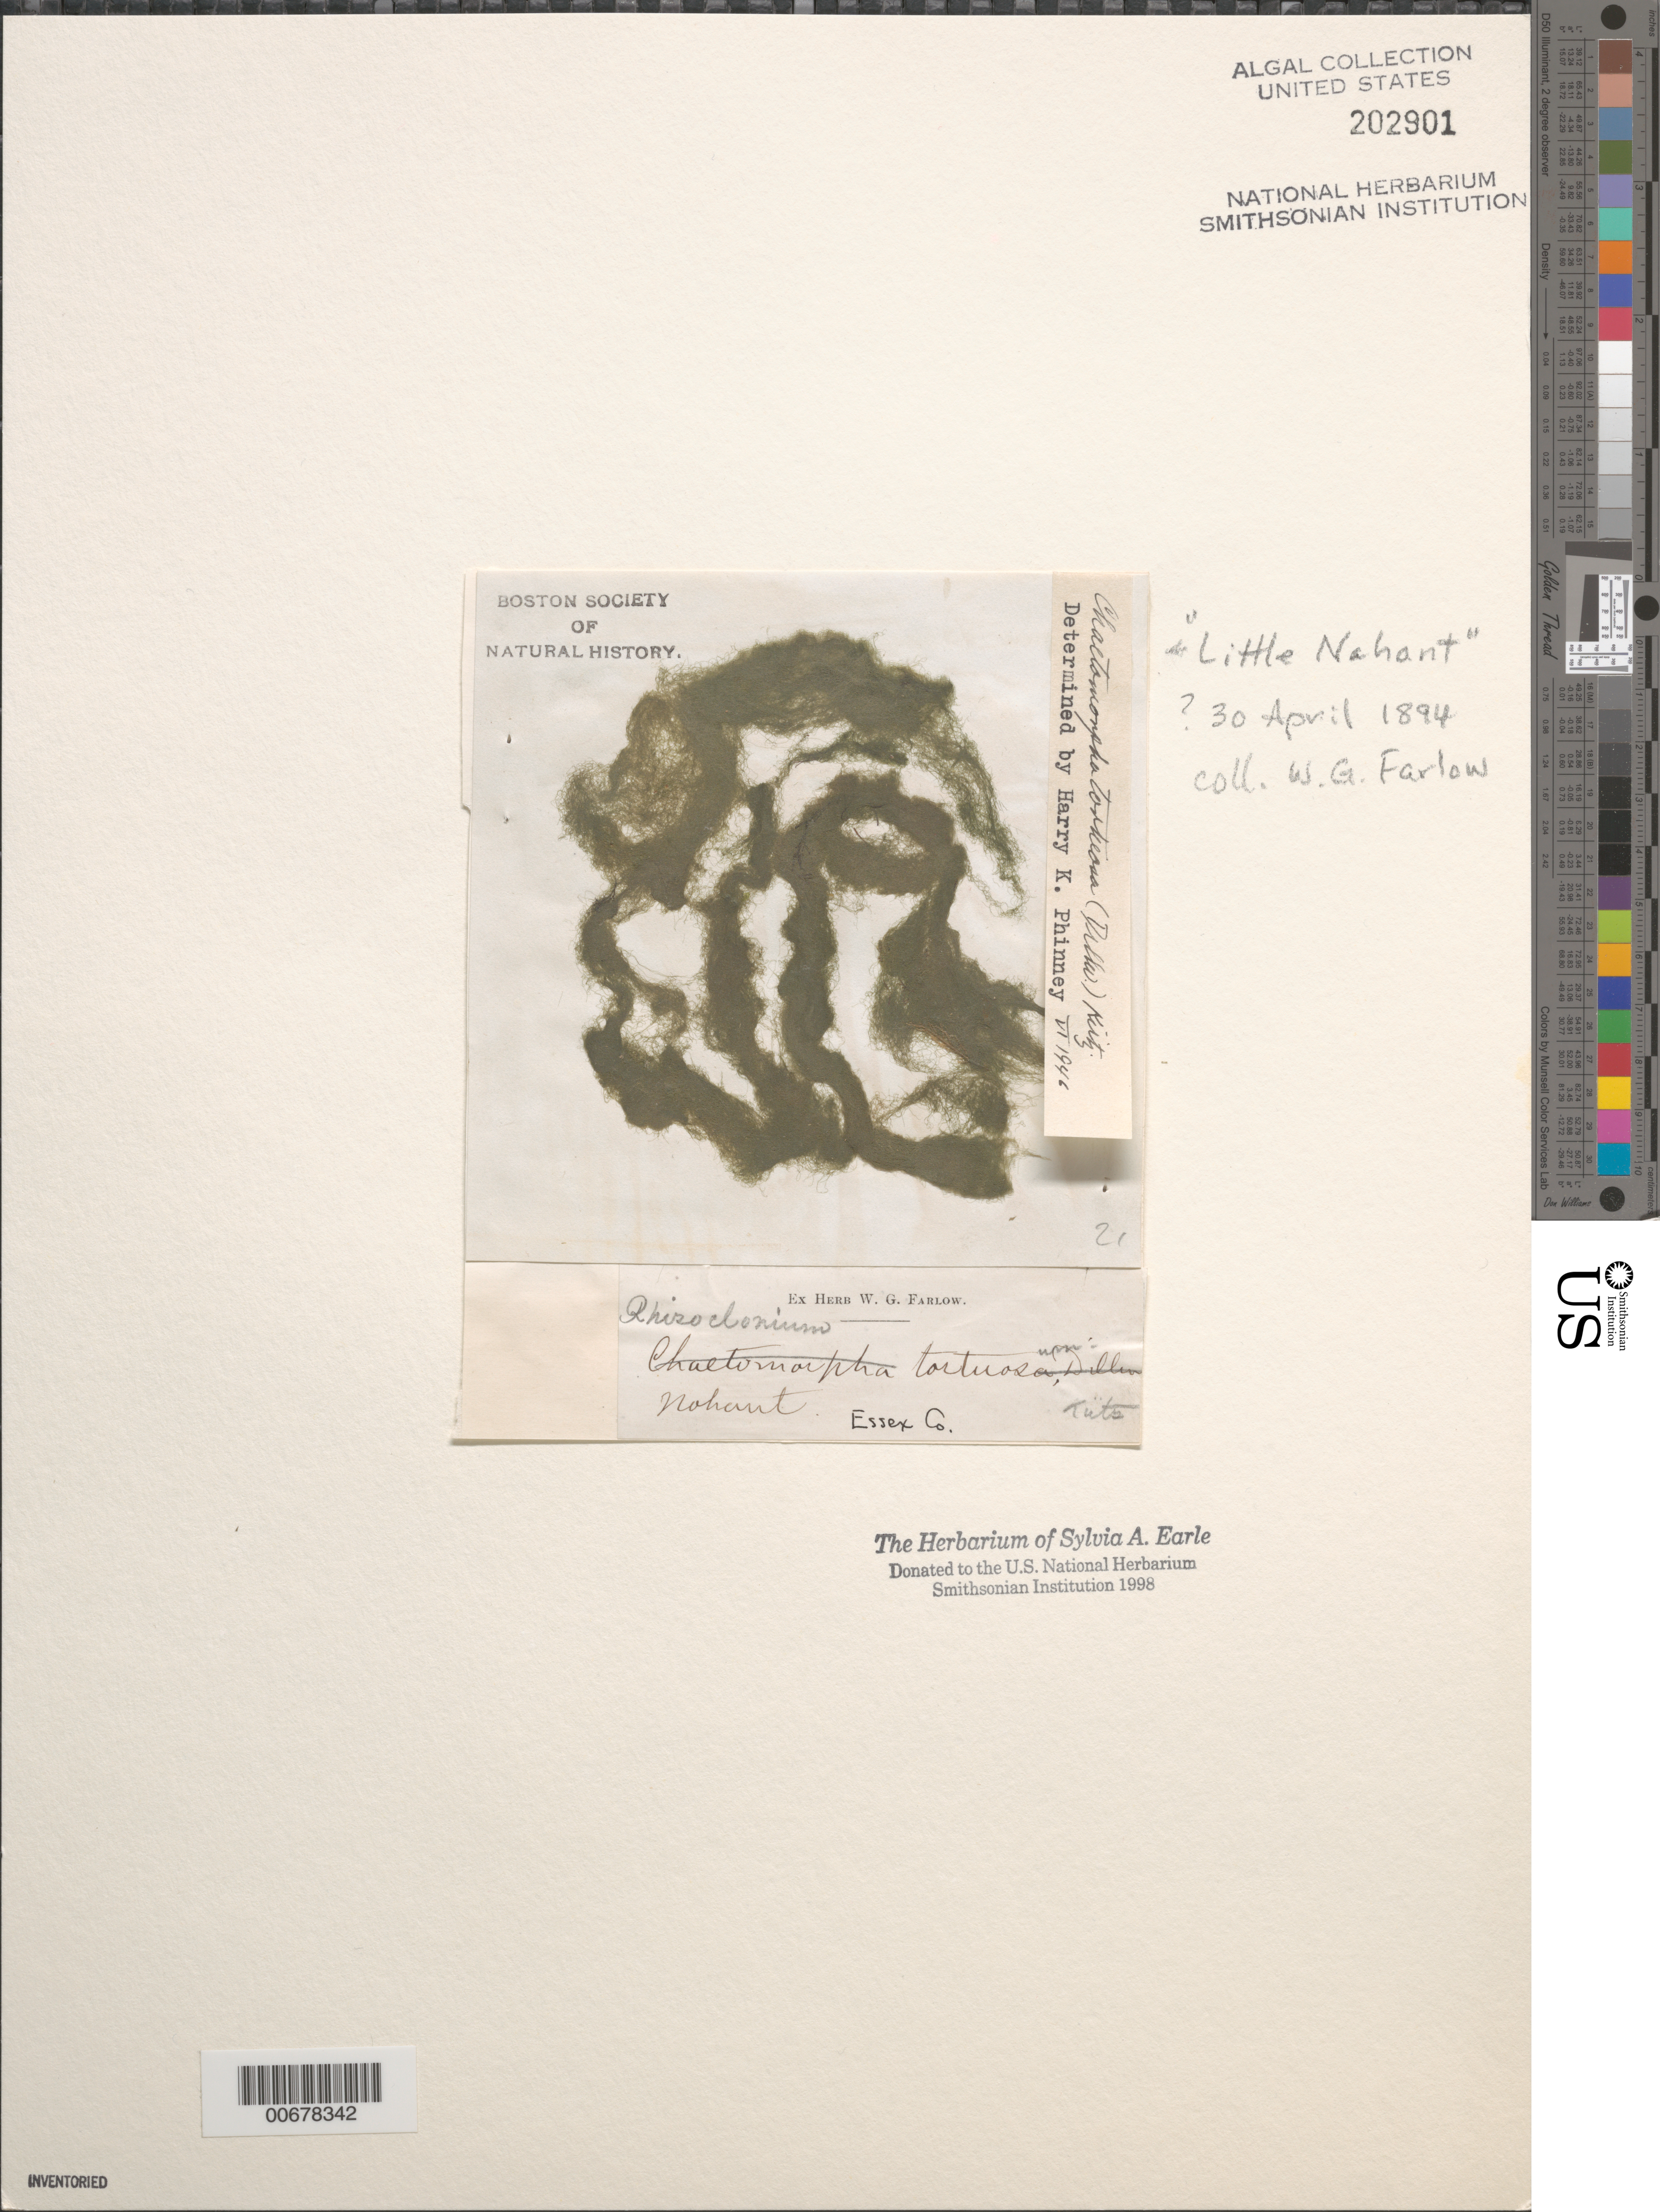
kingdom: Plantae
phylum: Chlorophyta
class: Ulvophyceae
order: Cladophorales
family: Cladophoraceae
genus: Rhizoclonium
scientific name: Rhizoclonium tortuosum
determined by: Phinney, H. K.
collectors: W. G. Farlow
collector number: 21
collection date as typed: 30 Apr 1894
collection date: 1894-04-30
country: United States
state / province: Massachusetts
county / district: Essex County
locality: Little Nahant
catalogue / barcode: US 202901